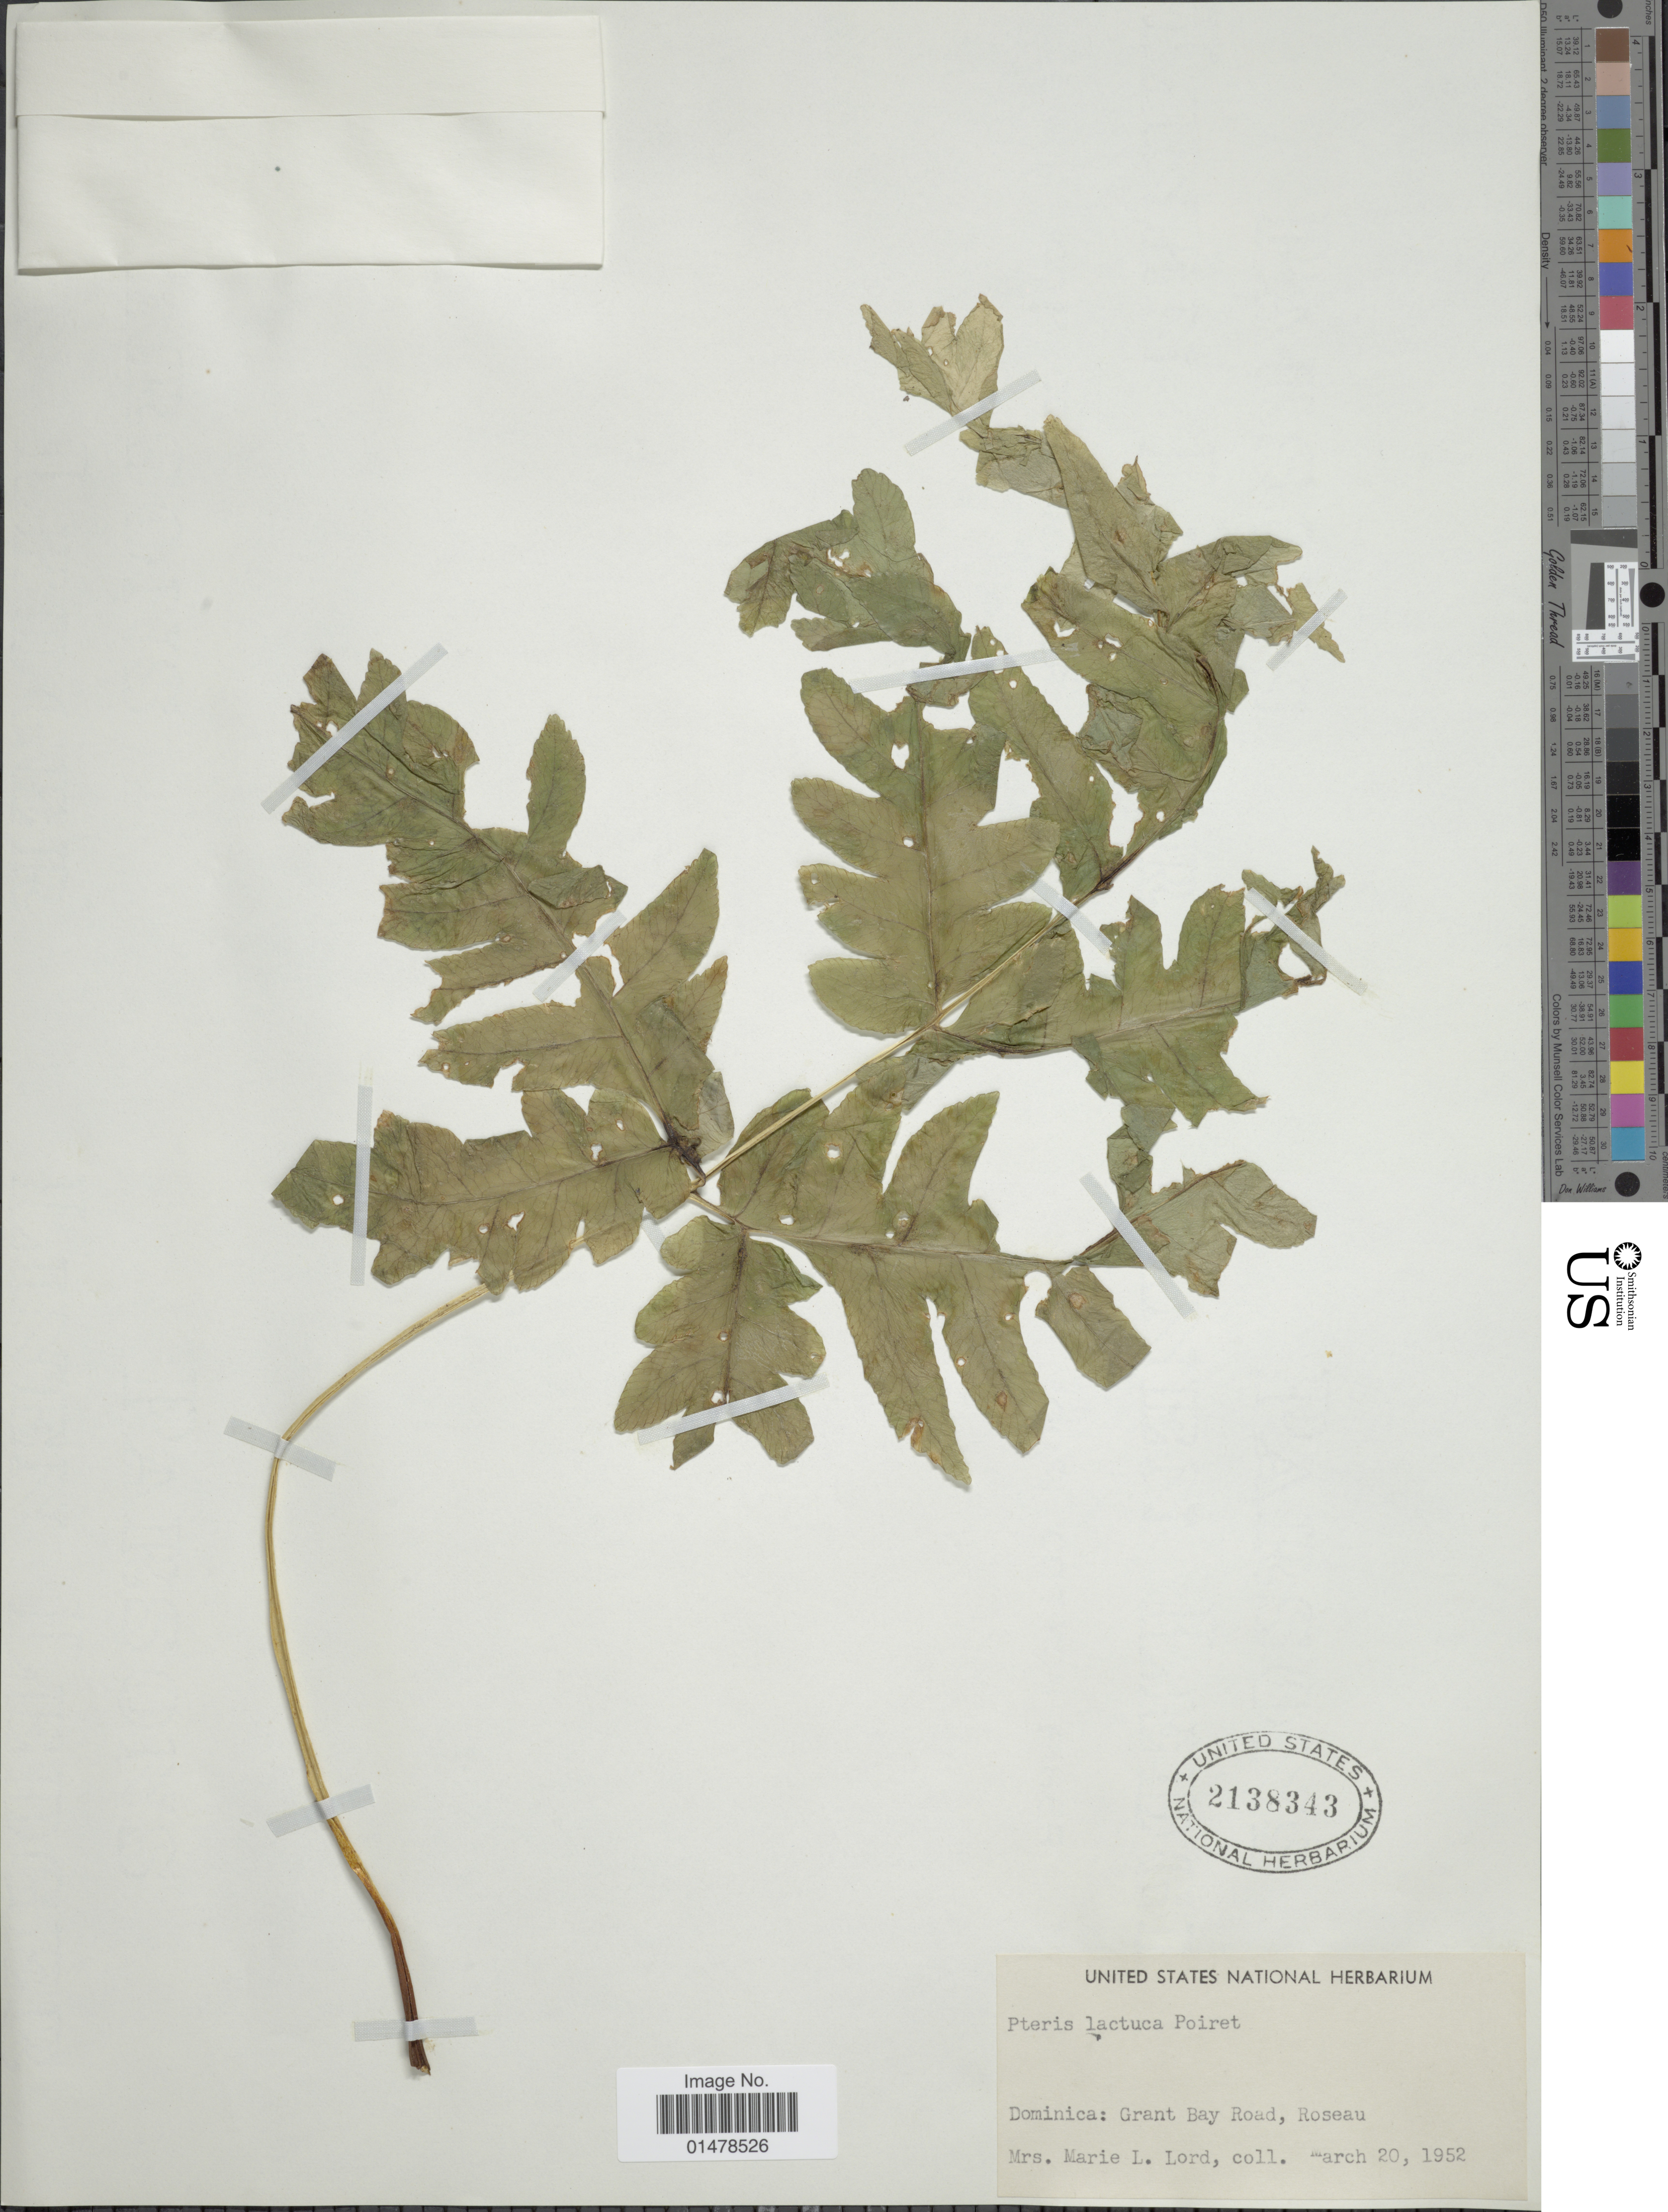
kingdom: Plantae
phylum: Tracheophyta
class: Polypodiopsida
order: Polypodiales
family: Pteridaceae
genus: Pteris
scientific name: Pteris arborea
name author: L.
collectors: M. Lord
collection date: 1952-03-20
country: Dominica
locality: Grant Bay Road, Rosaeu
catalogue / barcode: US 2138343